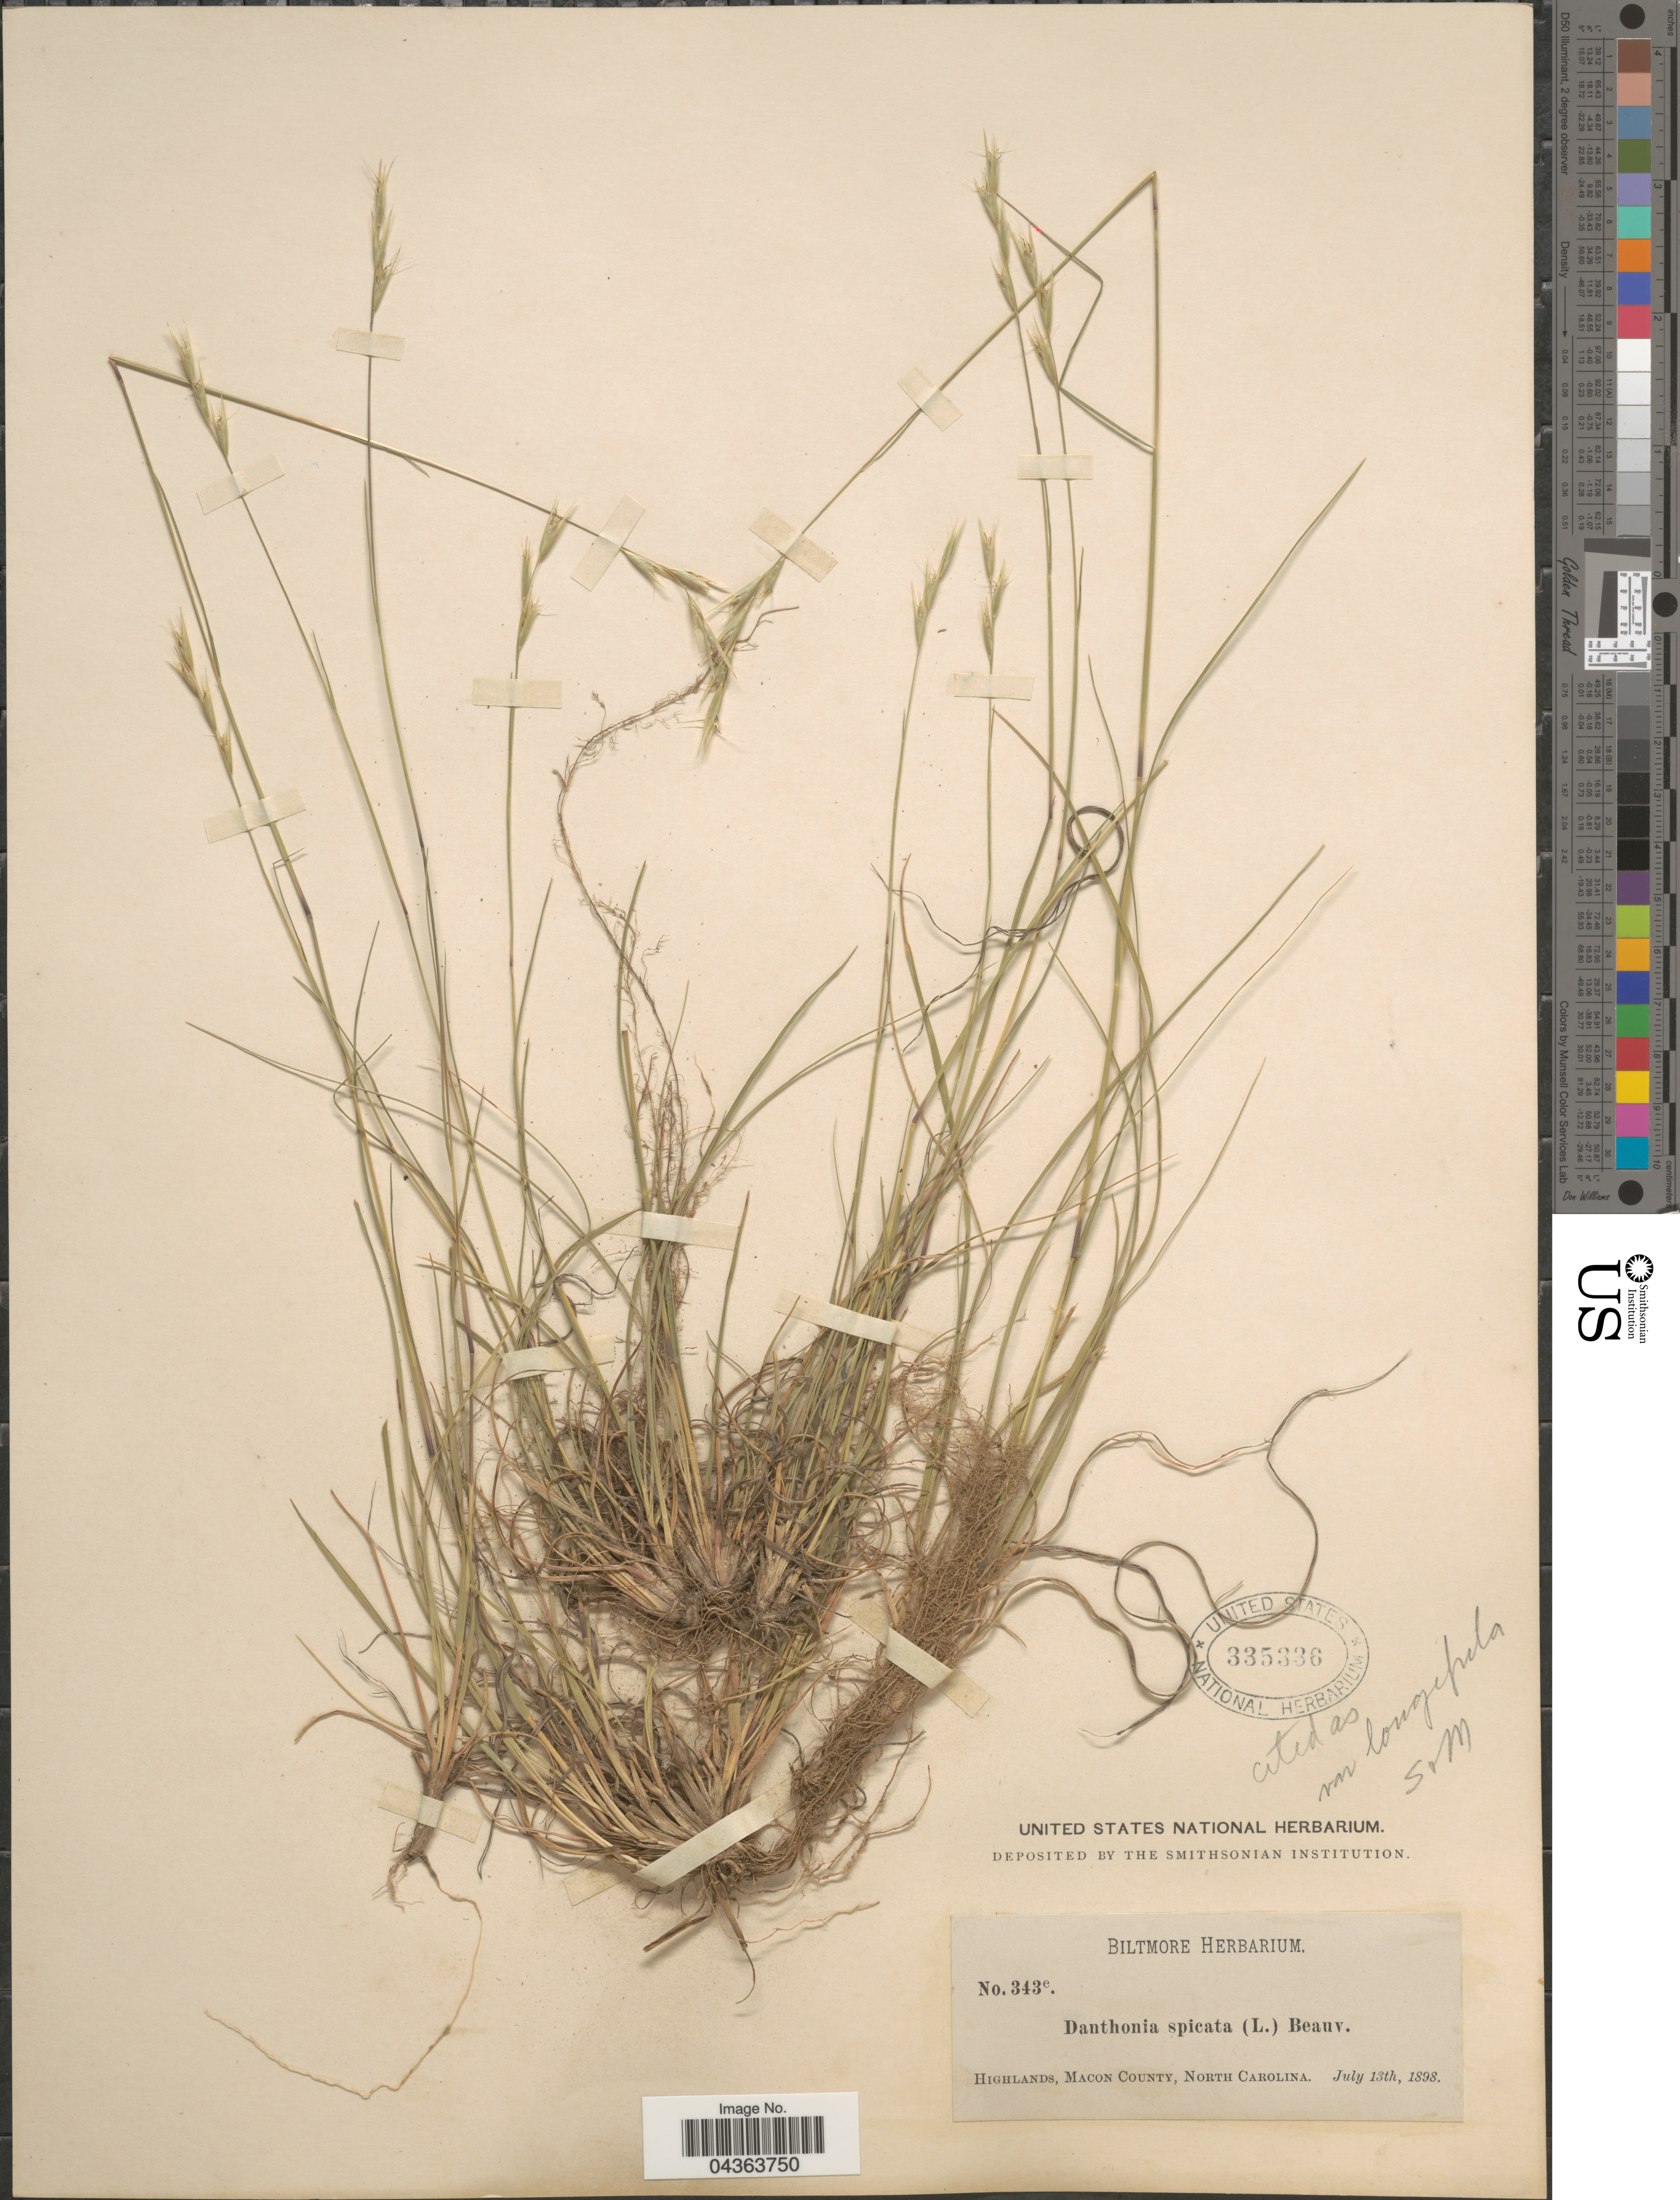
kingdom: Plantae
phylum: Tracheophyta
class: Liliopsida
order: Poales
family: Poaceae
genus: Danthonia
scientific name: Danthonia spicata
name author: (L.) P. Beauv. ex Roem. & Schult.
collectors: ex herb. Biltmore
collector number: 343e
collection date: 1898-07-13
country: United States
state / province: North Carolina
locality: Highlands, Macon County.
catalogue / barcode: US 335336